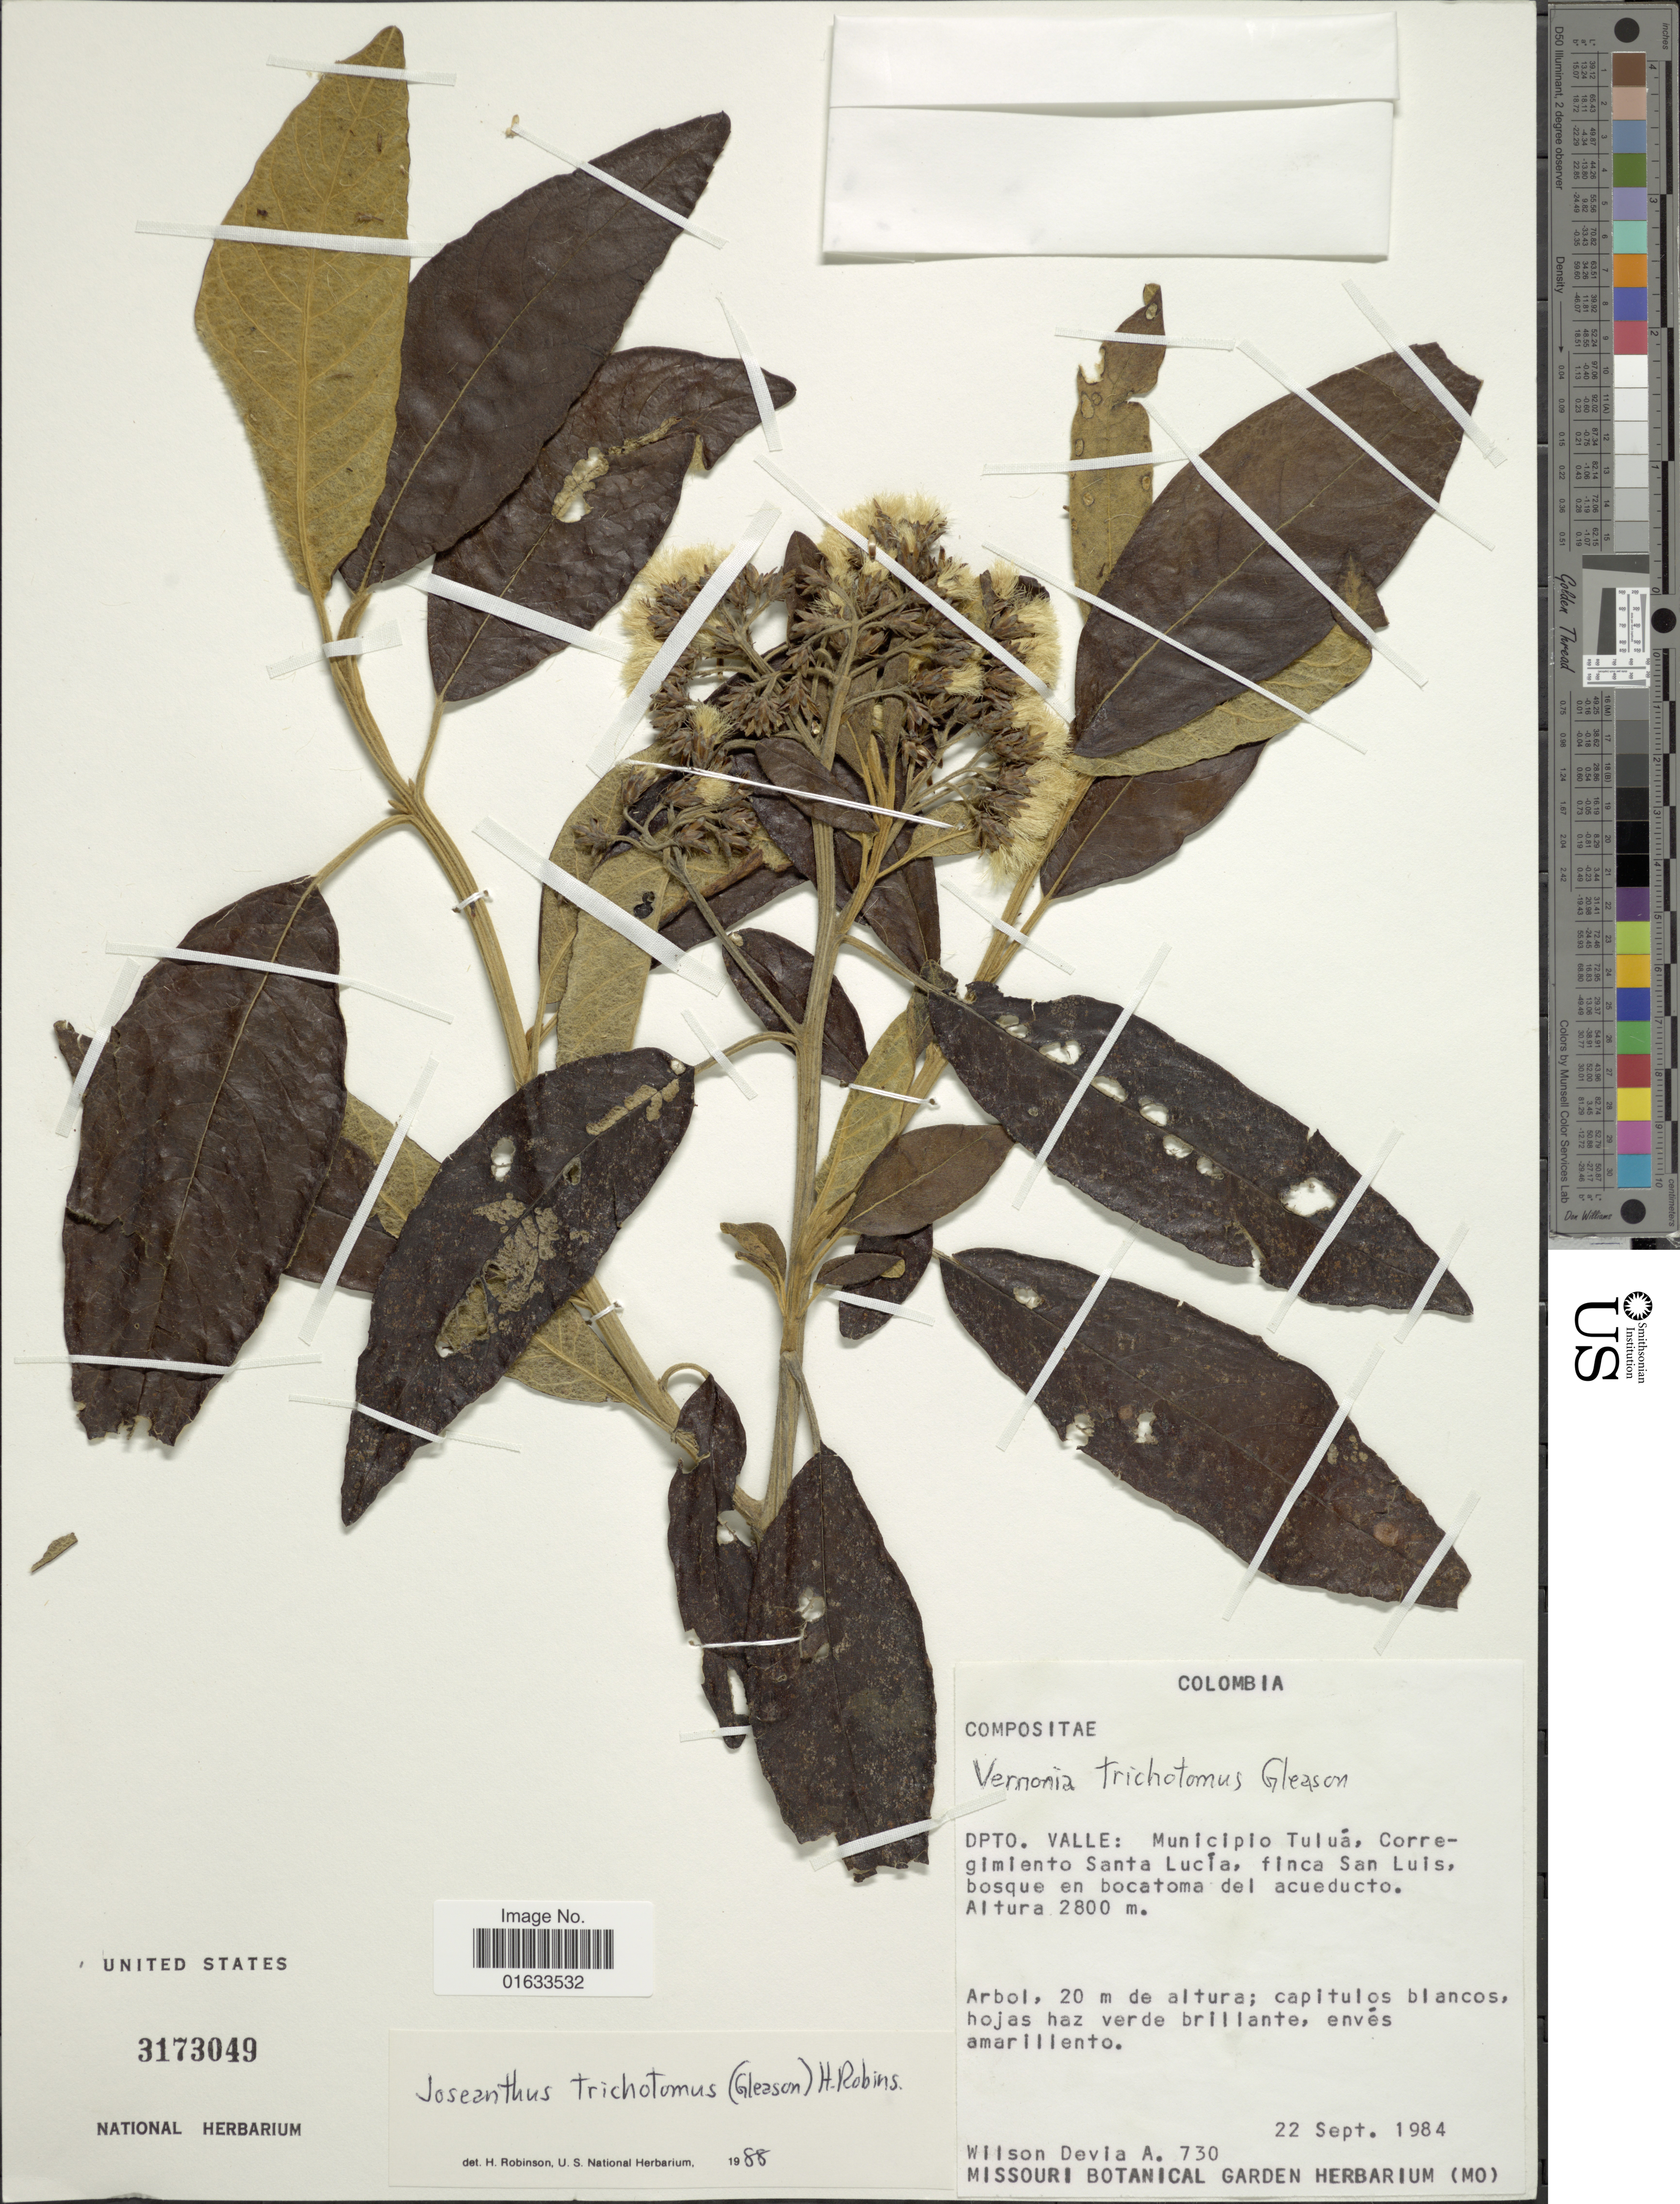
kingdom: Plantae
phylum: Tracheophyta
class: Magnoliopsida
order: Asterales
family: Asteraceae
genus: Joseanthus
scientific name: Joseanthus trichotomus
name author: (Gleason) H. Rob.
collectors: W. Devia A.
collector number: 730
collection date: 1984-09-22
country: Colombia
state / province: Valle del Cauca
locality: Dpto. Valle: Municipio Tuluá, Corregimiento Santa Lucía, finca San Luis, bosque en bocatoma del acueducto.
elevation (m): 2800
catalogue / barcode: US 3173049